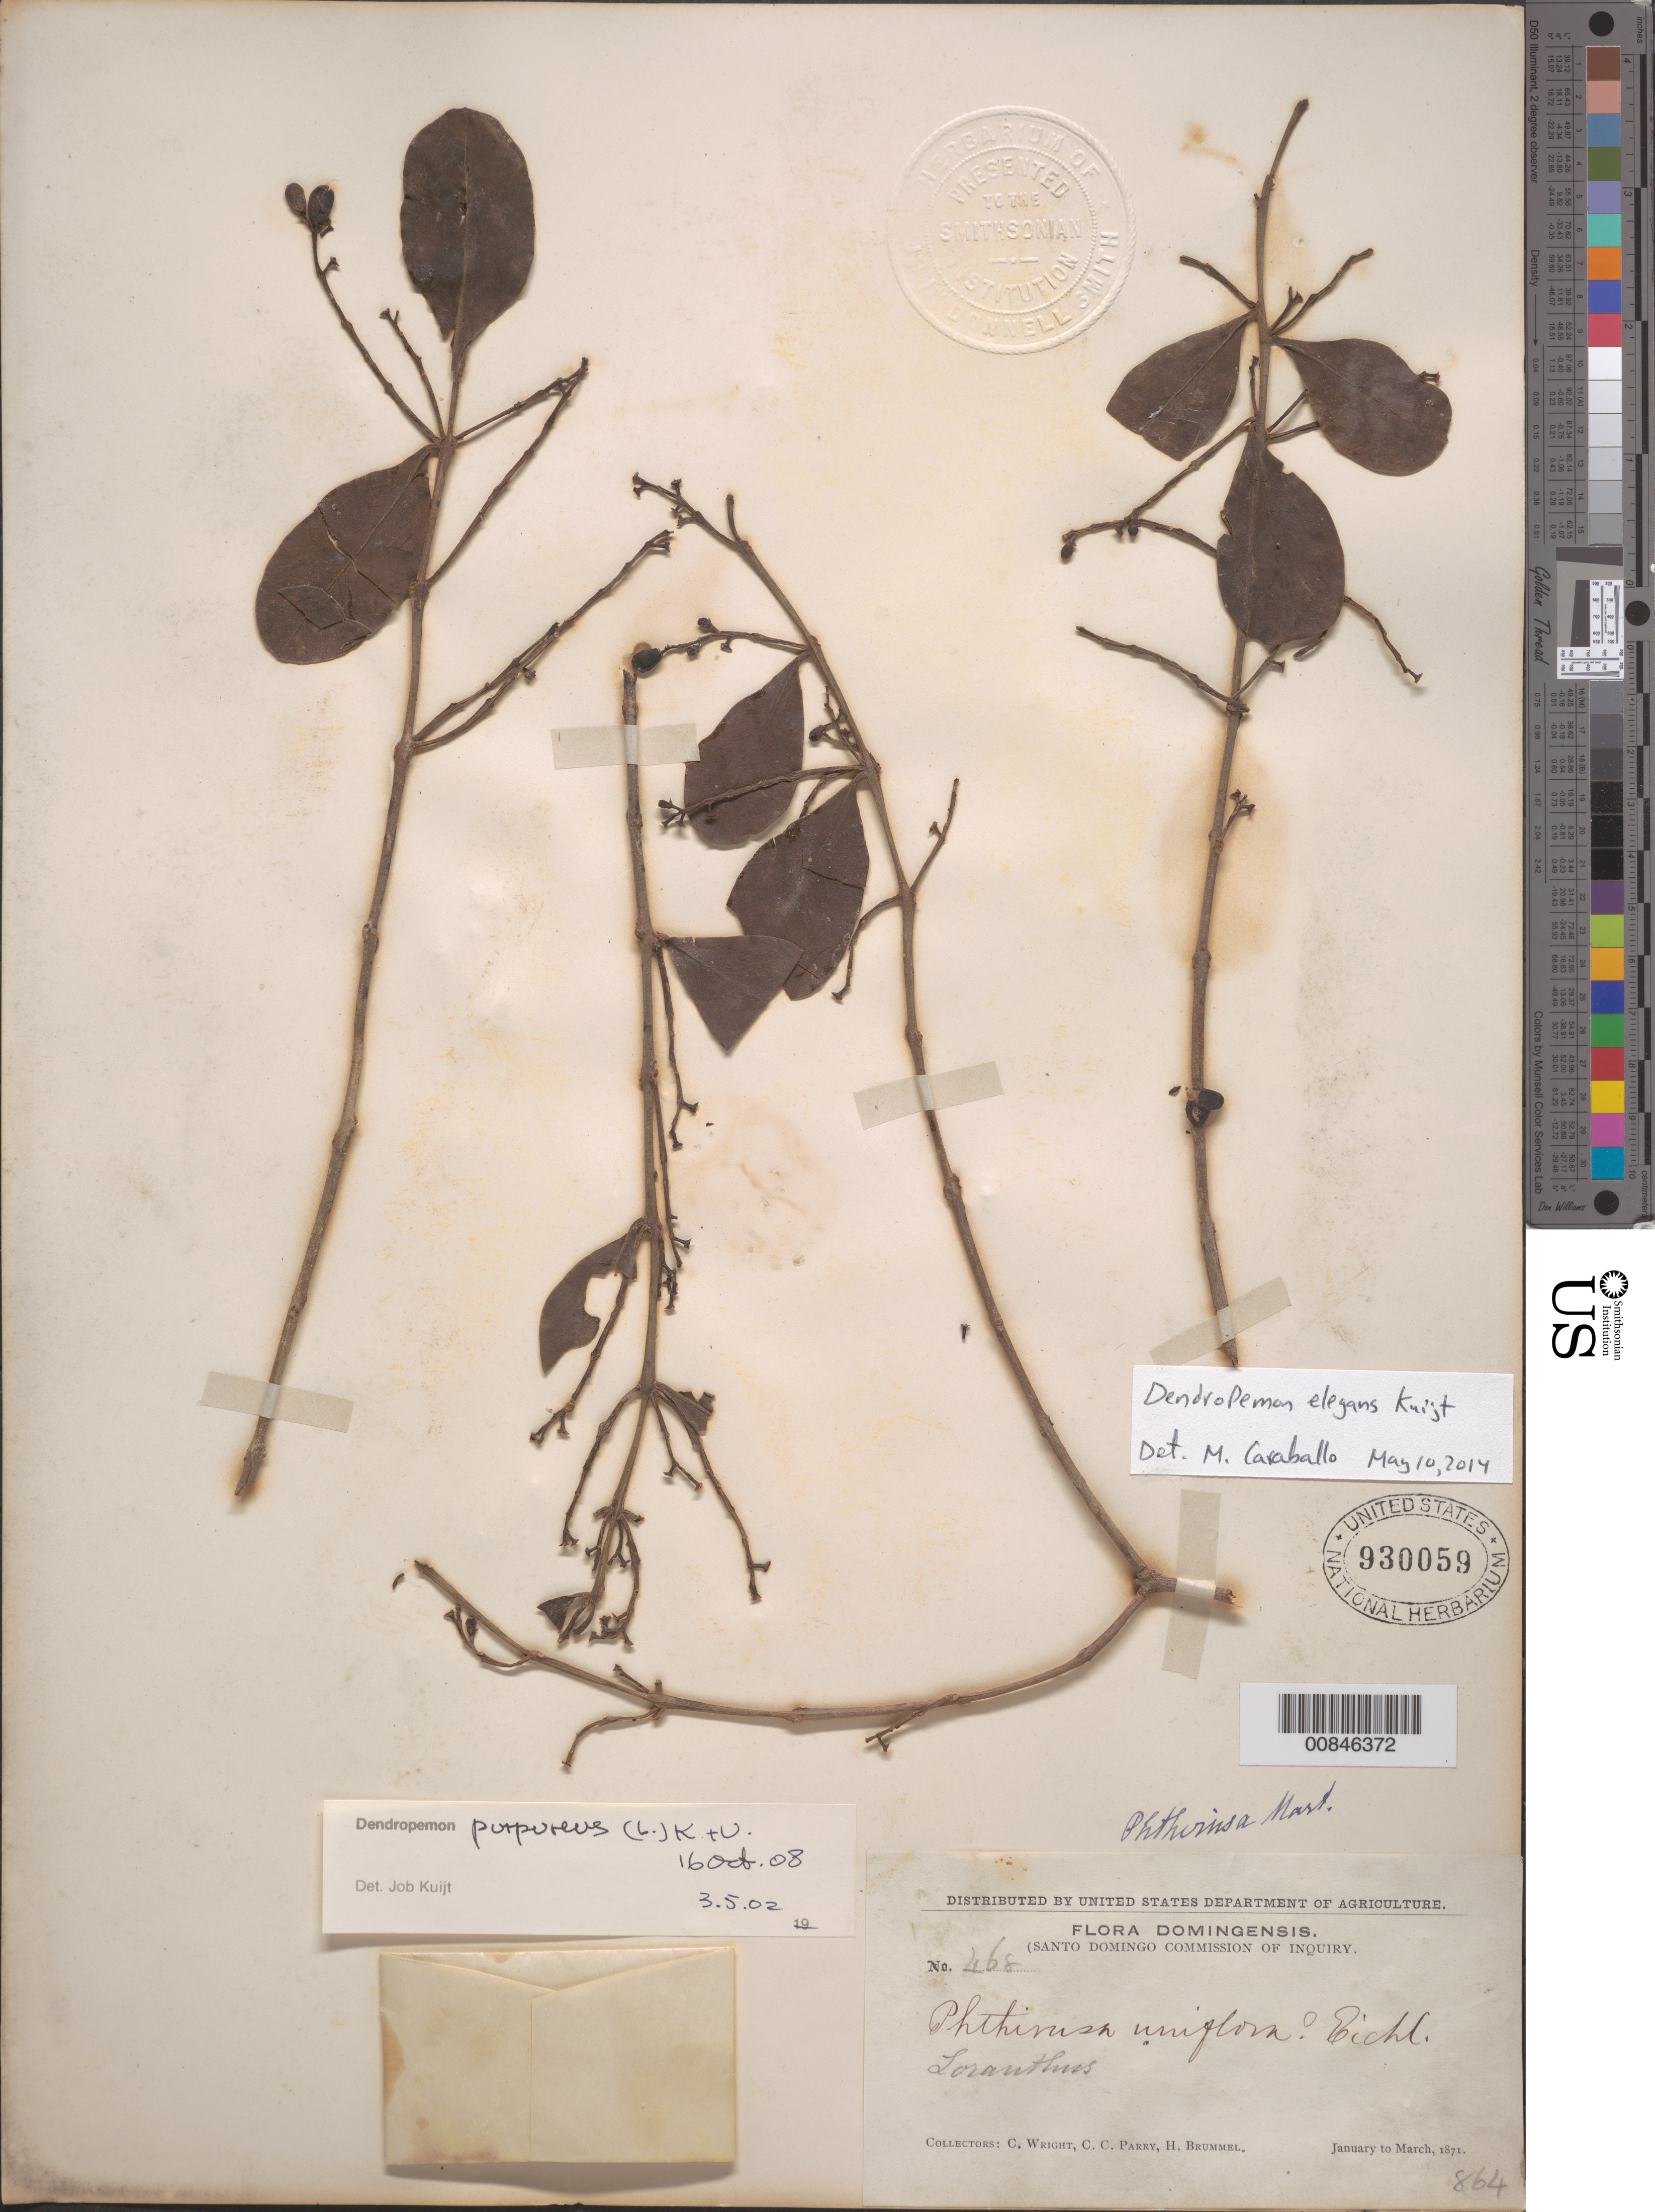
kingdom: Plantae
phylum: Tracheophyta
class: Magnoliopsida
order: Santalales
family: Loranthaceae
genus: Dendropemon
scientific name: Dendropemon elegans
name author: Kuijt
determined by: Caraballo-Ortiz, Marcos A., (MISS), University of Mississippi (UNITED STATES)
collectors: C. Wright, C. C. Parry & H. Brummel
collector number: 468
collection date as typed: Jan 1871 to -- Mar 1871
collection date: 1871-01/1871-03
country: Dominican Republic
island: Hispaniola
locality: Dominican Republic.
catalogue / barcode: US 930059